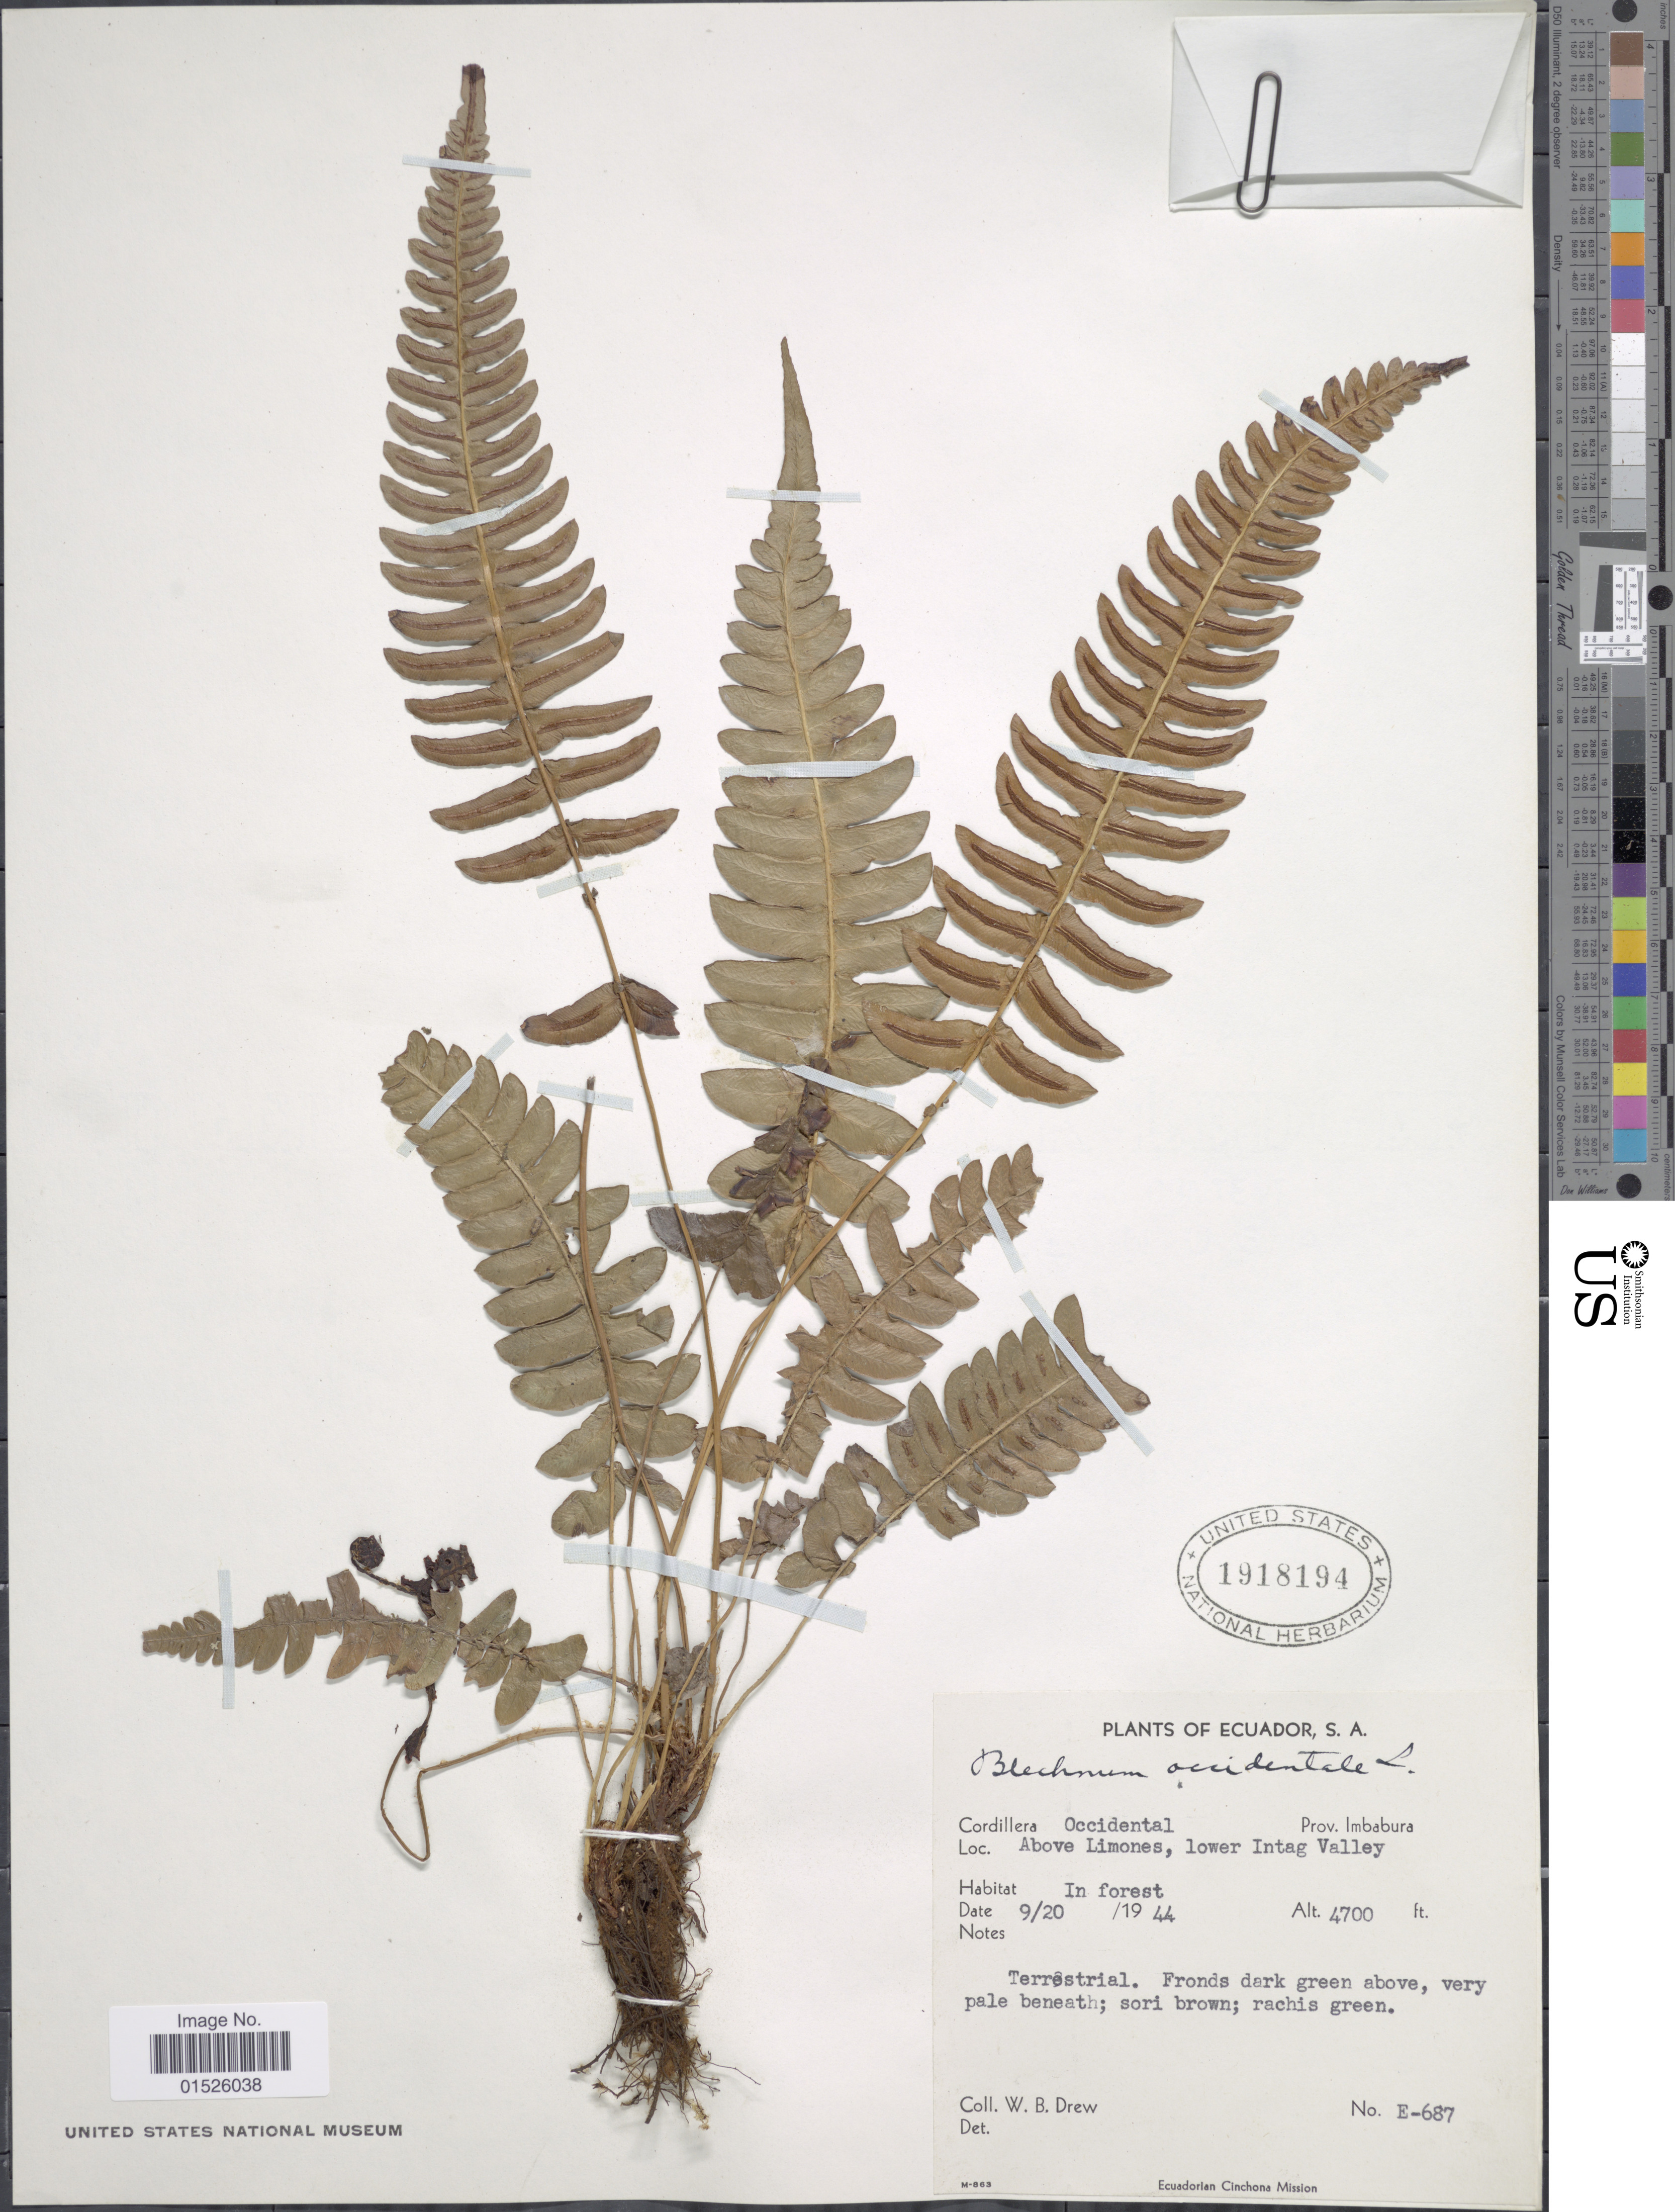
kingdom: Plantae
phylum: Tracheophyta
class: Polypodiopsida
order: Polypodiales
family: Blechnaceae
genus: Blechnum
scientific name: Blechnum glandulosum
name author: Link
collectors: W. B. Drew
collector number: E-687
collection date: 1944-09-20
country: Ecuador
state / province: Imbabura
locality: Ecuador, S. A., Cordillera Occidental, Prov. Imbabura, Above Limones, lower Intag Valley.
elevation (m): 1433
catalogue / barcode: US 1918194